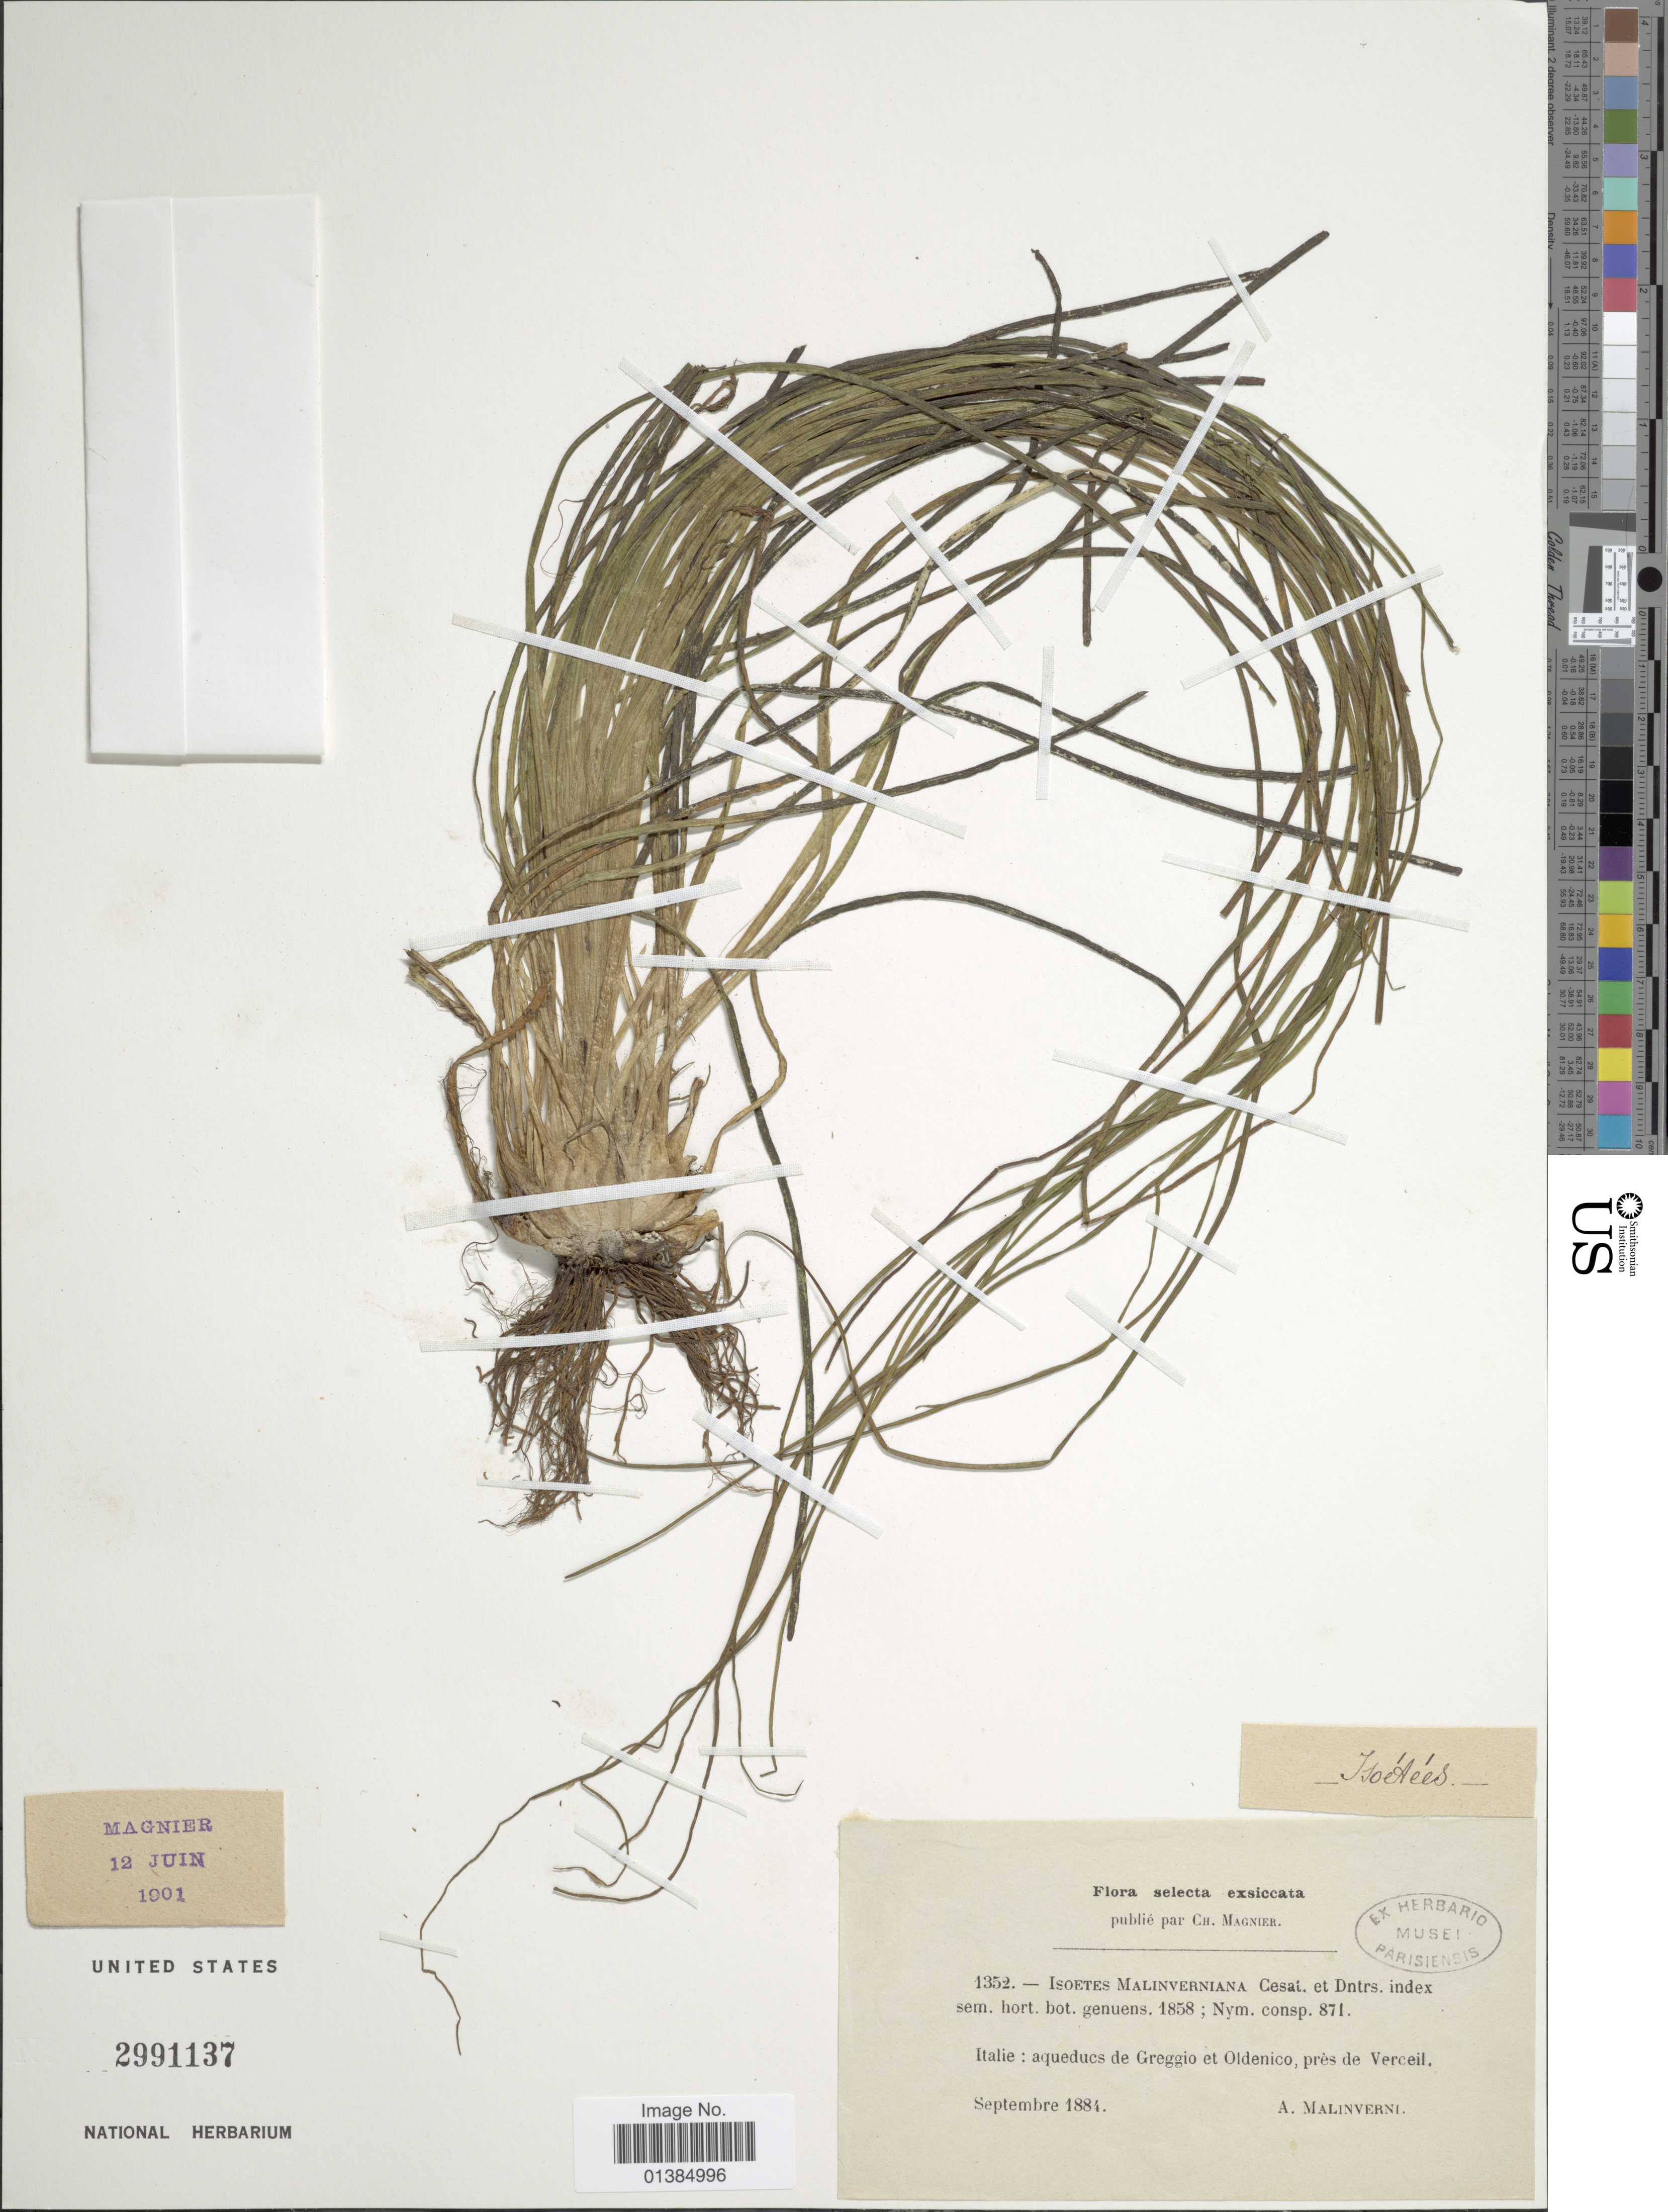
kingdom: Plantae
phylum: Tracheophyta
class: Lycopodiopsida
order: Isoetales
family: Isoetaceae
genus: Isoetes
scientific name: Isoetes malinverniana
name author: Cesati & De Not.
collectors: A. Malinverni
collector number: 1352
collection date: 1884-09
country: Italy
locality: Selecta. Aquaducs de Greggio et Oldenico, près de Verceil.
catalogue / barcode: US 2991137